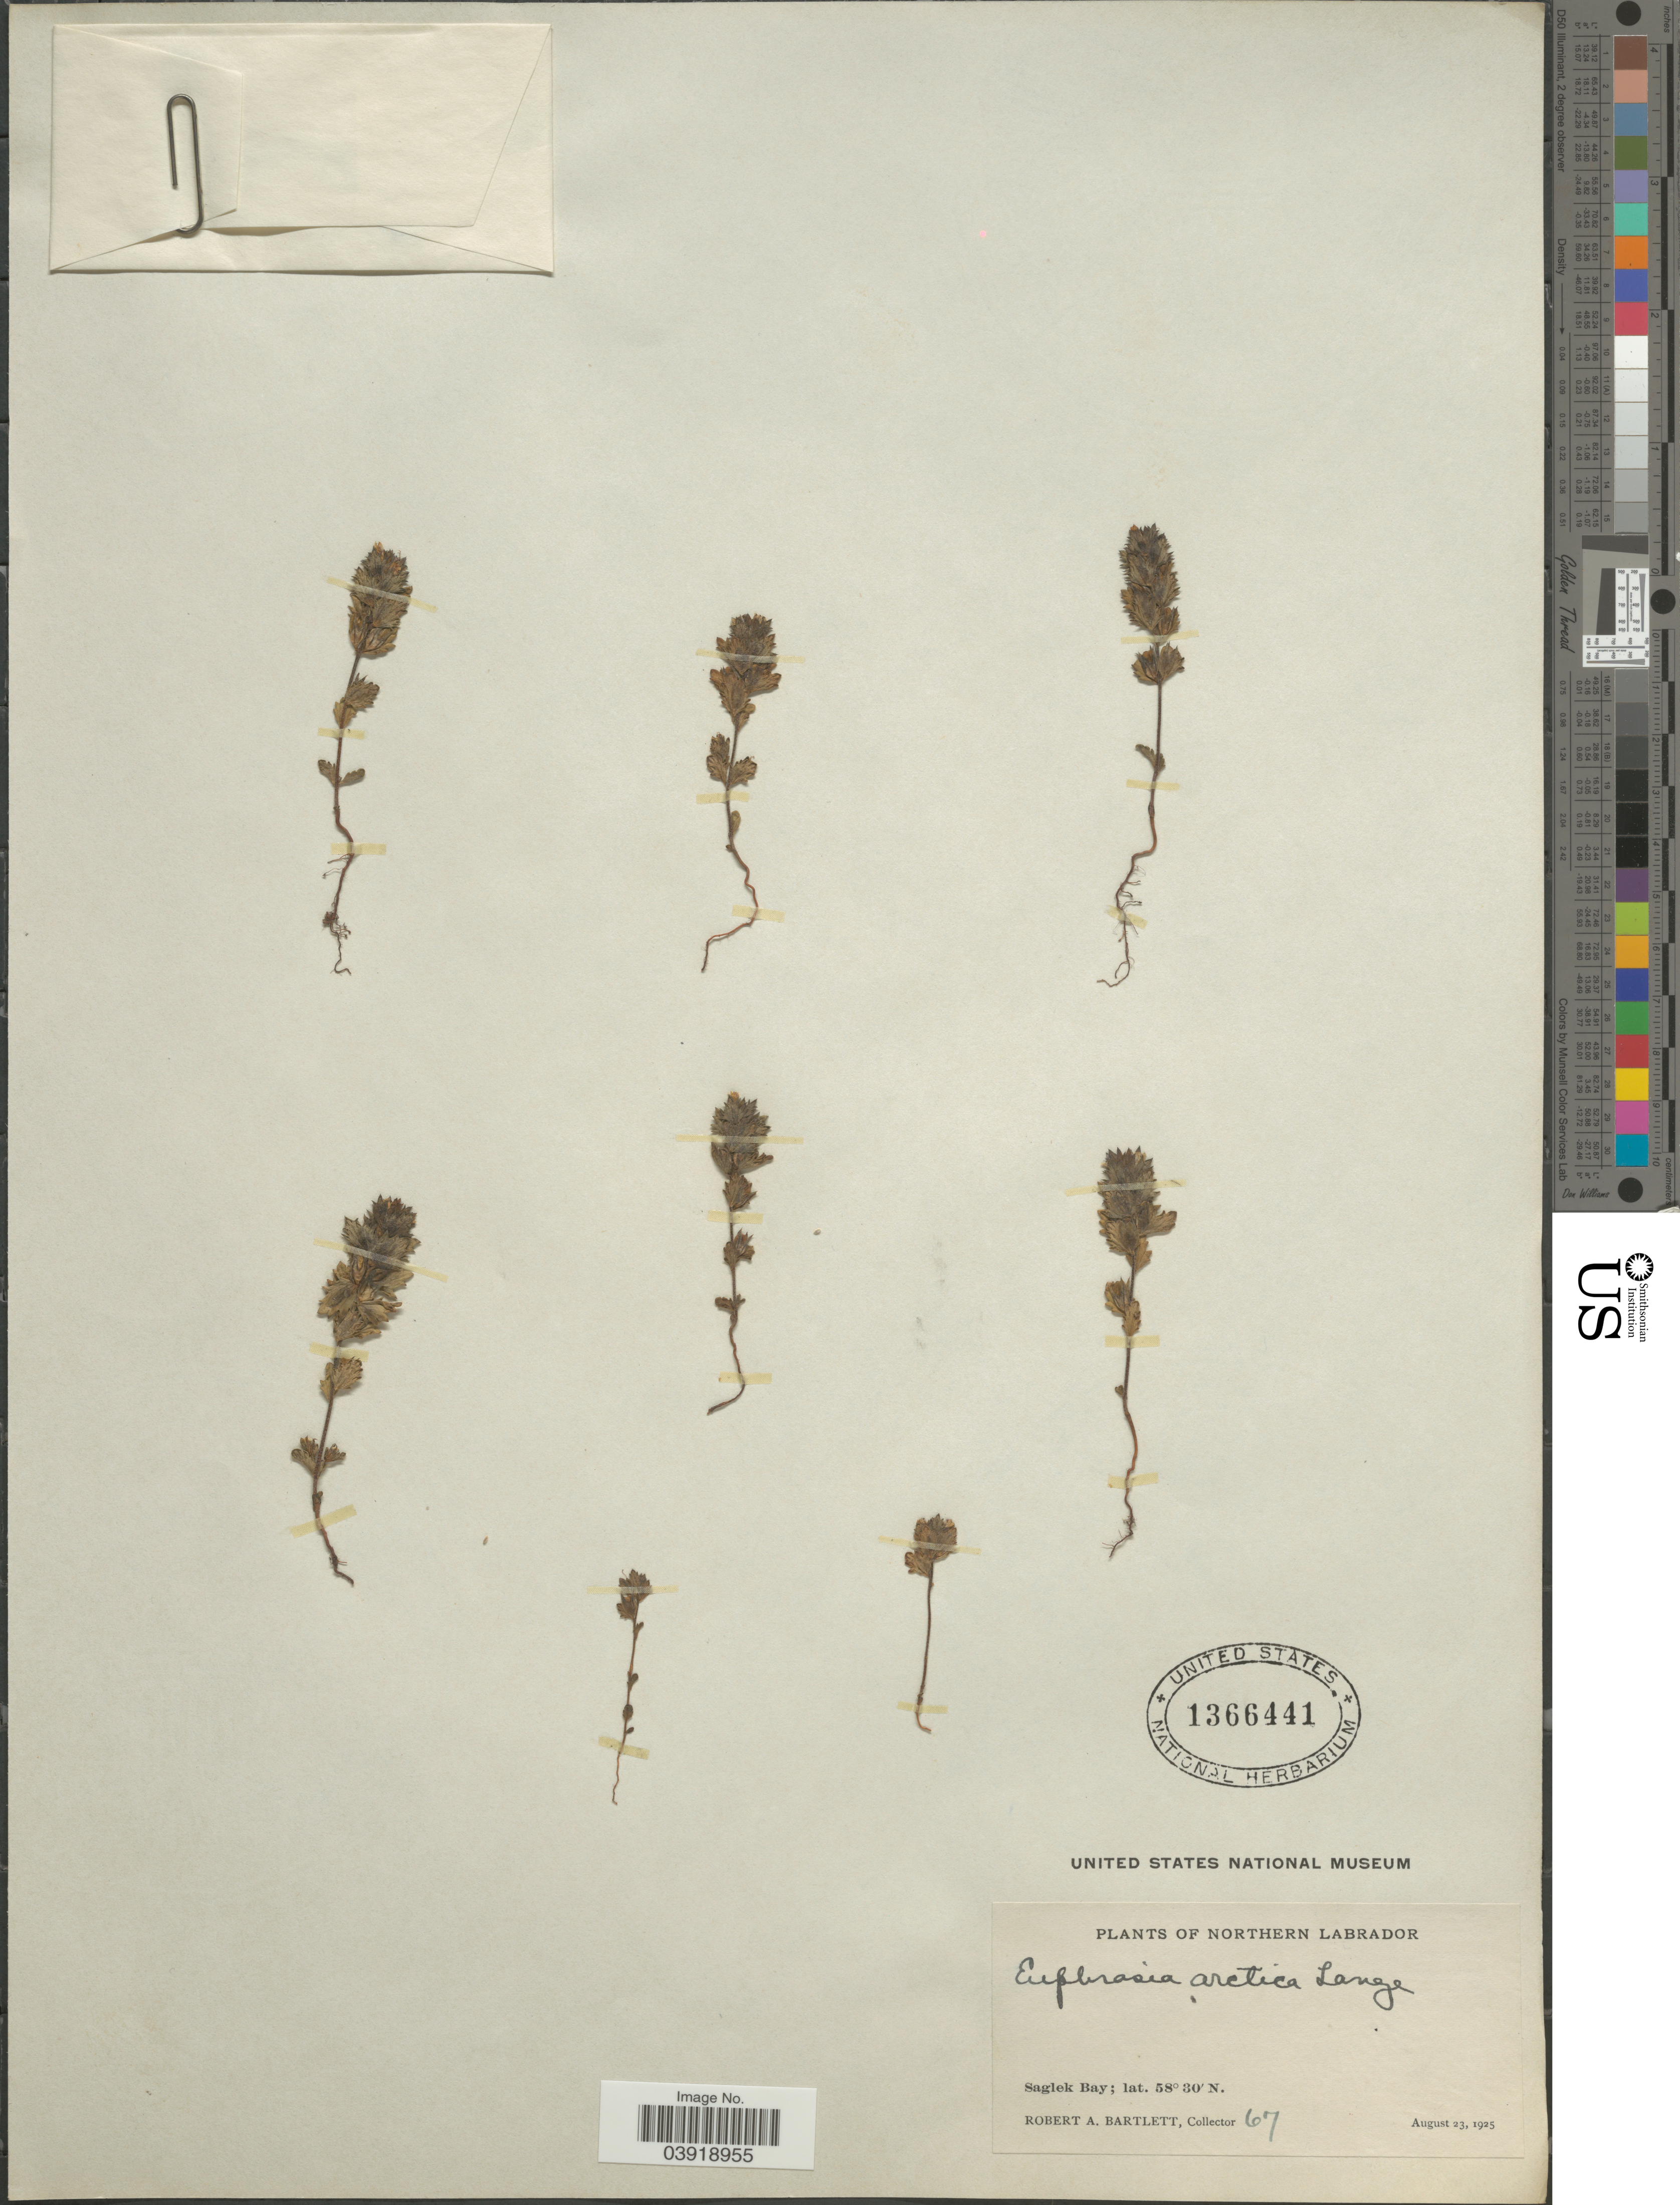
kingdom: Plantae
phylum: Tracheophyta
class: Magnoliopsida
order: Lamiales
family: Orobanchaceae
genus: Euphrasia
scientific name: Euphrasia arctica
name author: Lange ex Rostrup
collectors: R. A. Bartlett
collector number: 67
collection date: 1925-08-23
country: Canada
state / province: Newfoundland and Labrador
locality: Northern Labrador. Saglek Bay.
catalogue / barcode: US 1366441